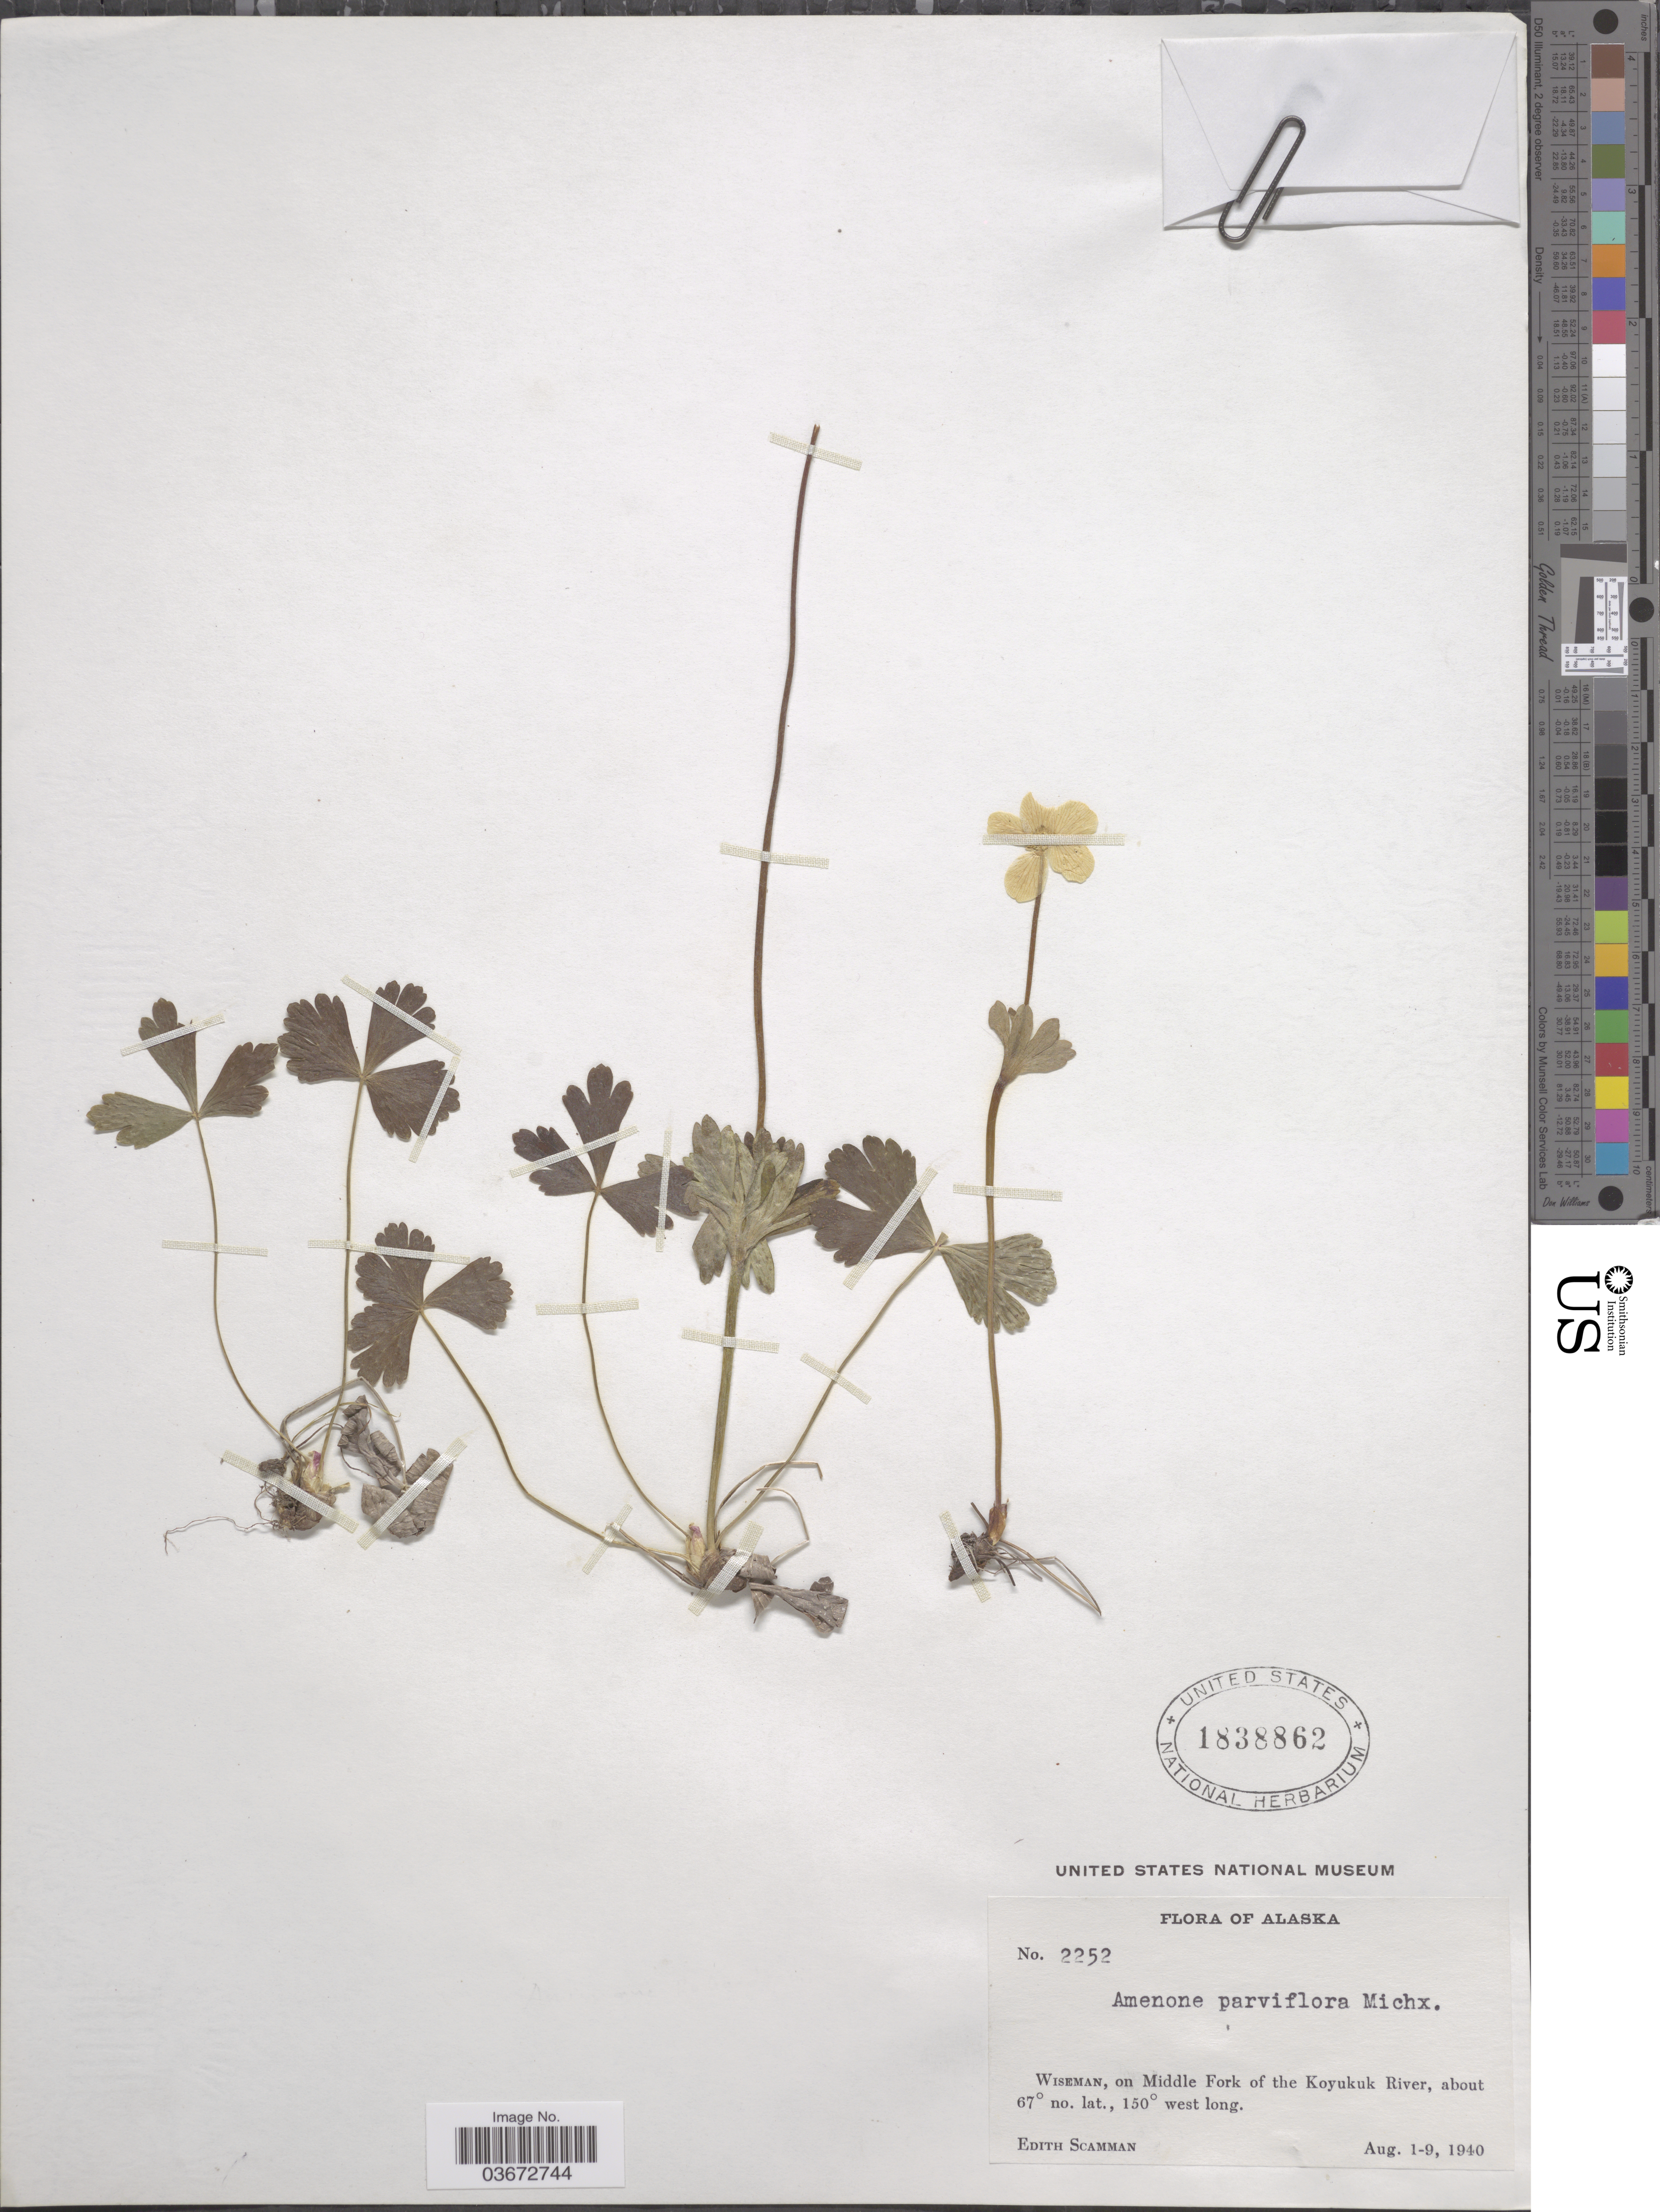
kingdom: Plantae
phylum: Tracheophyta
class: Magnoliopsida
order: Ranunculales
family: Ranunculaceae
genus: Anemone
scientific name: Anemone parviflora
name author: Michx.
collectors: E. Scamman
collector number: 2252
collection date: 1940-08-01/1940-08-09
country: United States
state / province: Alaska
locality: Wiseman, on Middle Fork of the Koyukuk River.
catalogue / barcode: US 1838862